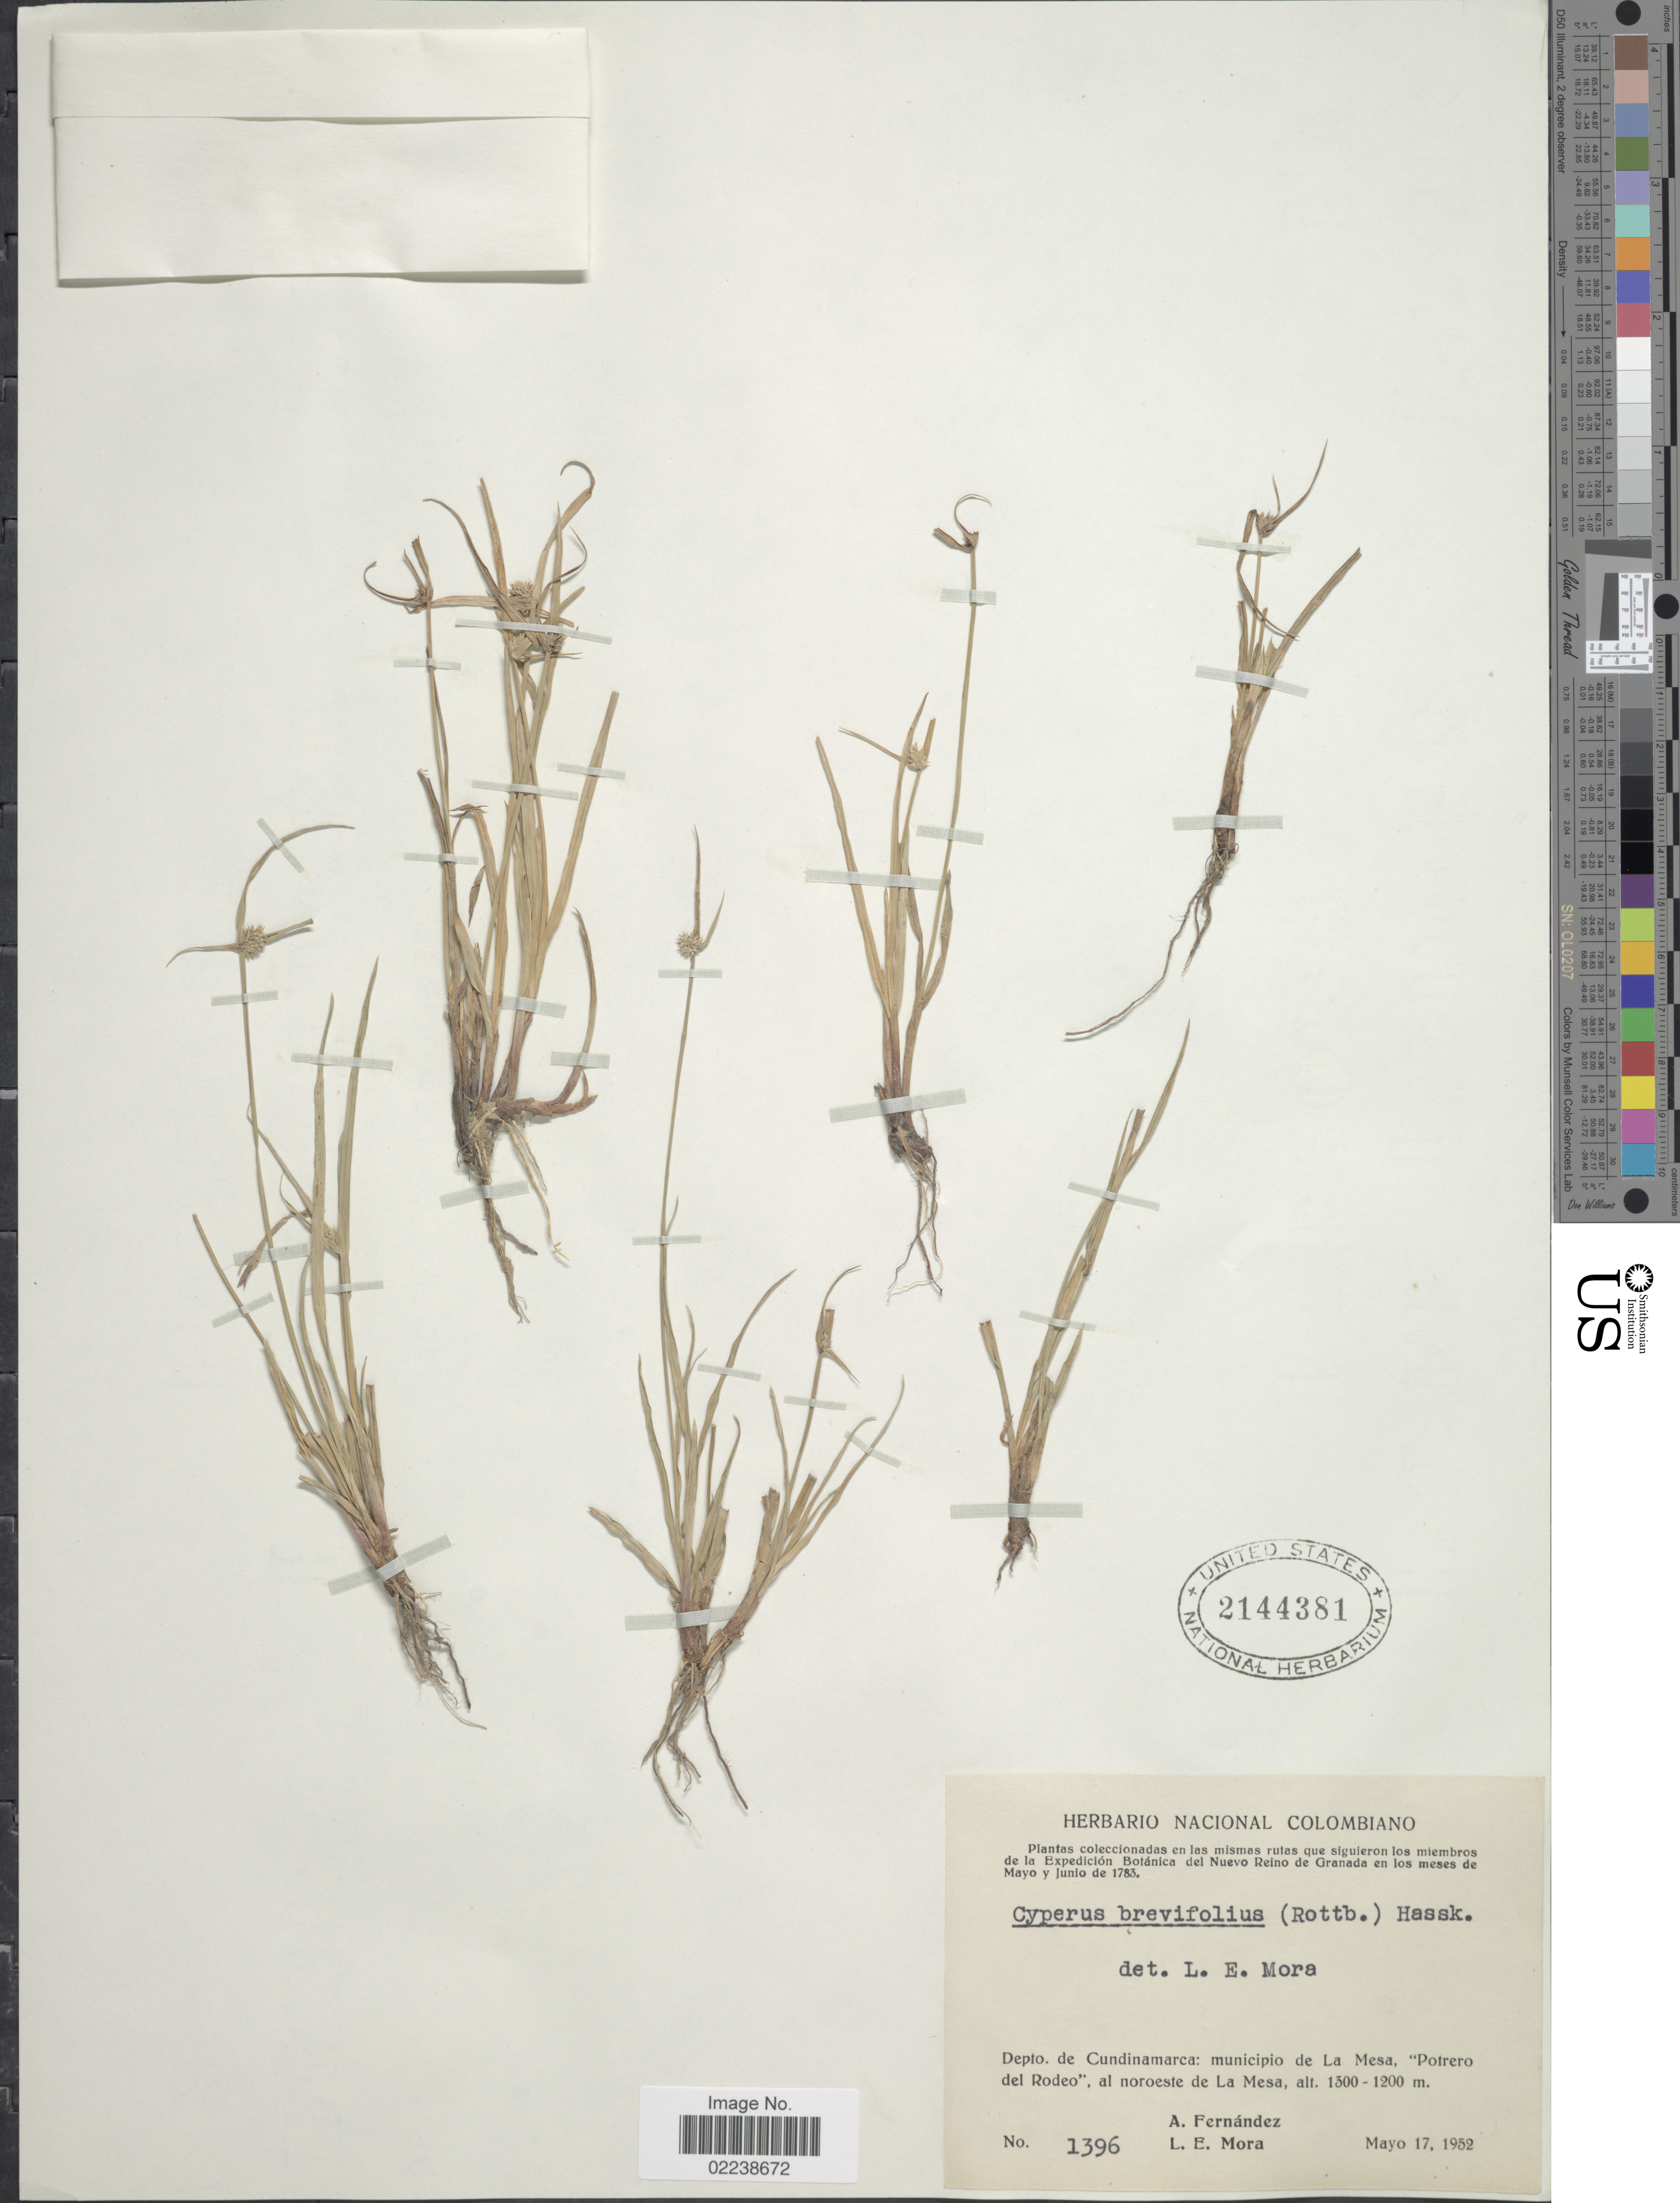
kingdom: Plantae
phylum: Tracheophyta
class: Liliopsida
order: Poales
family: Cyperaceae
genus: Cyperus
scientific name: Cyperus brevifolius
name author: (Rottb.) Hassk.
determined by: Strong, M. T., (US), Smithsonian Institution - National Museum of Natural History (UNITED STATES)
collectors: A. Fernández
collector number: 1396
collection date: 1952-05-17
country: Colombia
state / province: Cundinamarca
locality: Municipio de La Mesa, "Potrero del Rodeo", al noroeste de La Mesa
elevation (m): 1200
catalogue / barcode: US 2144381